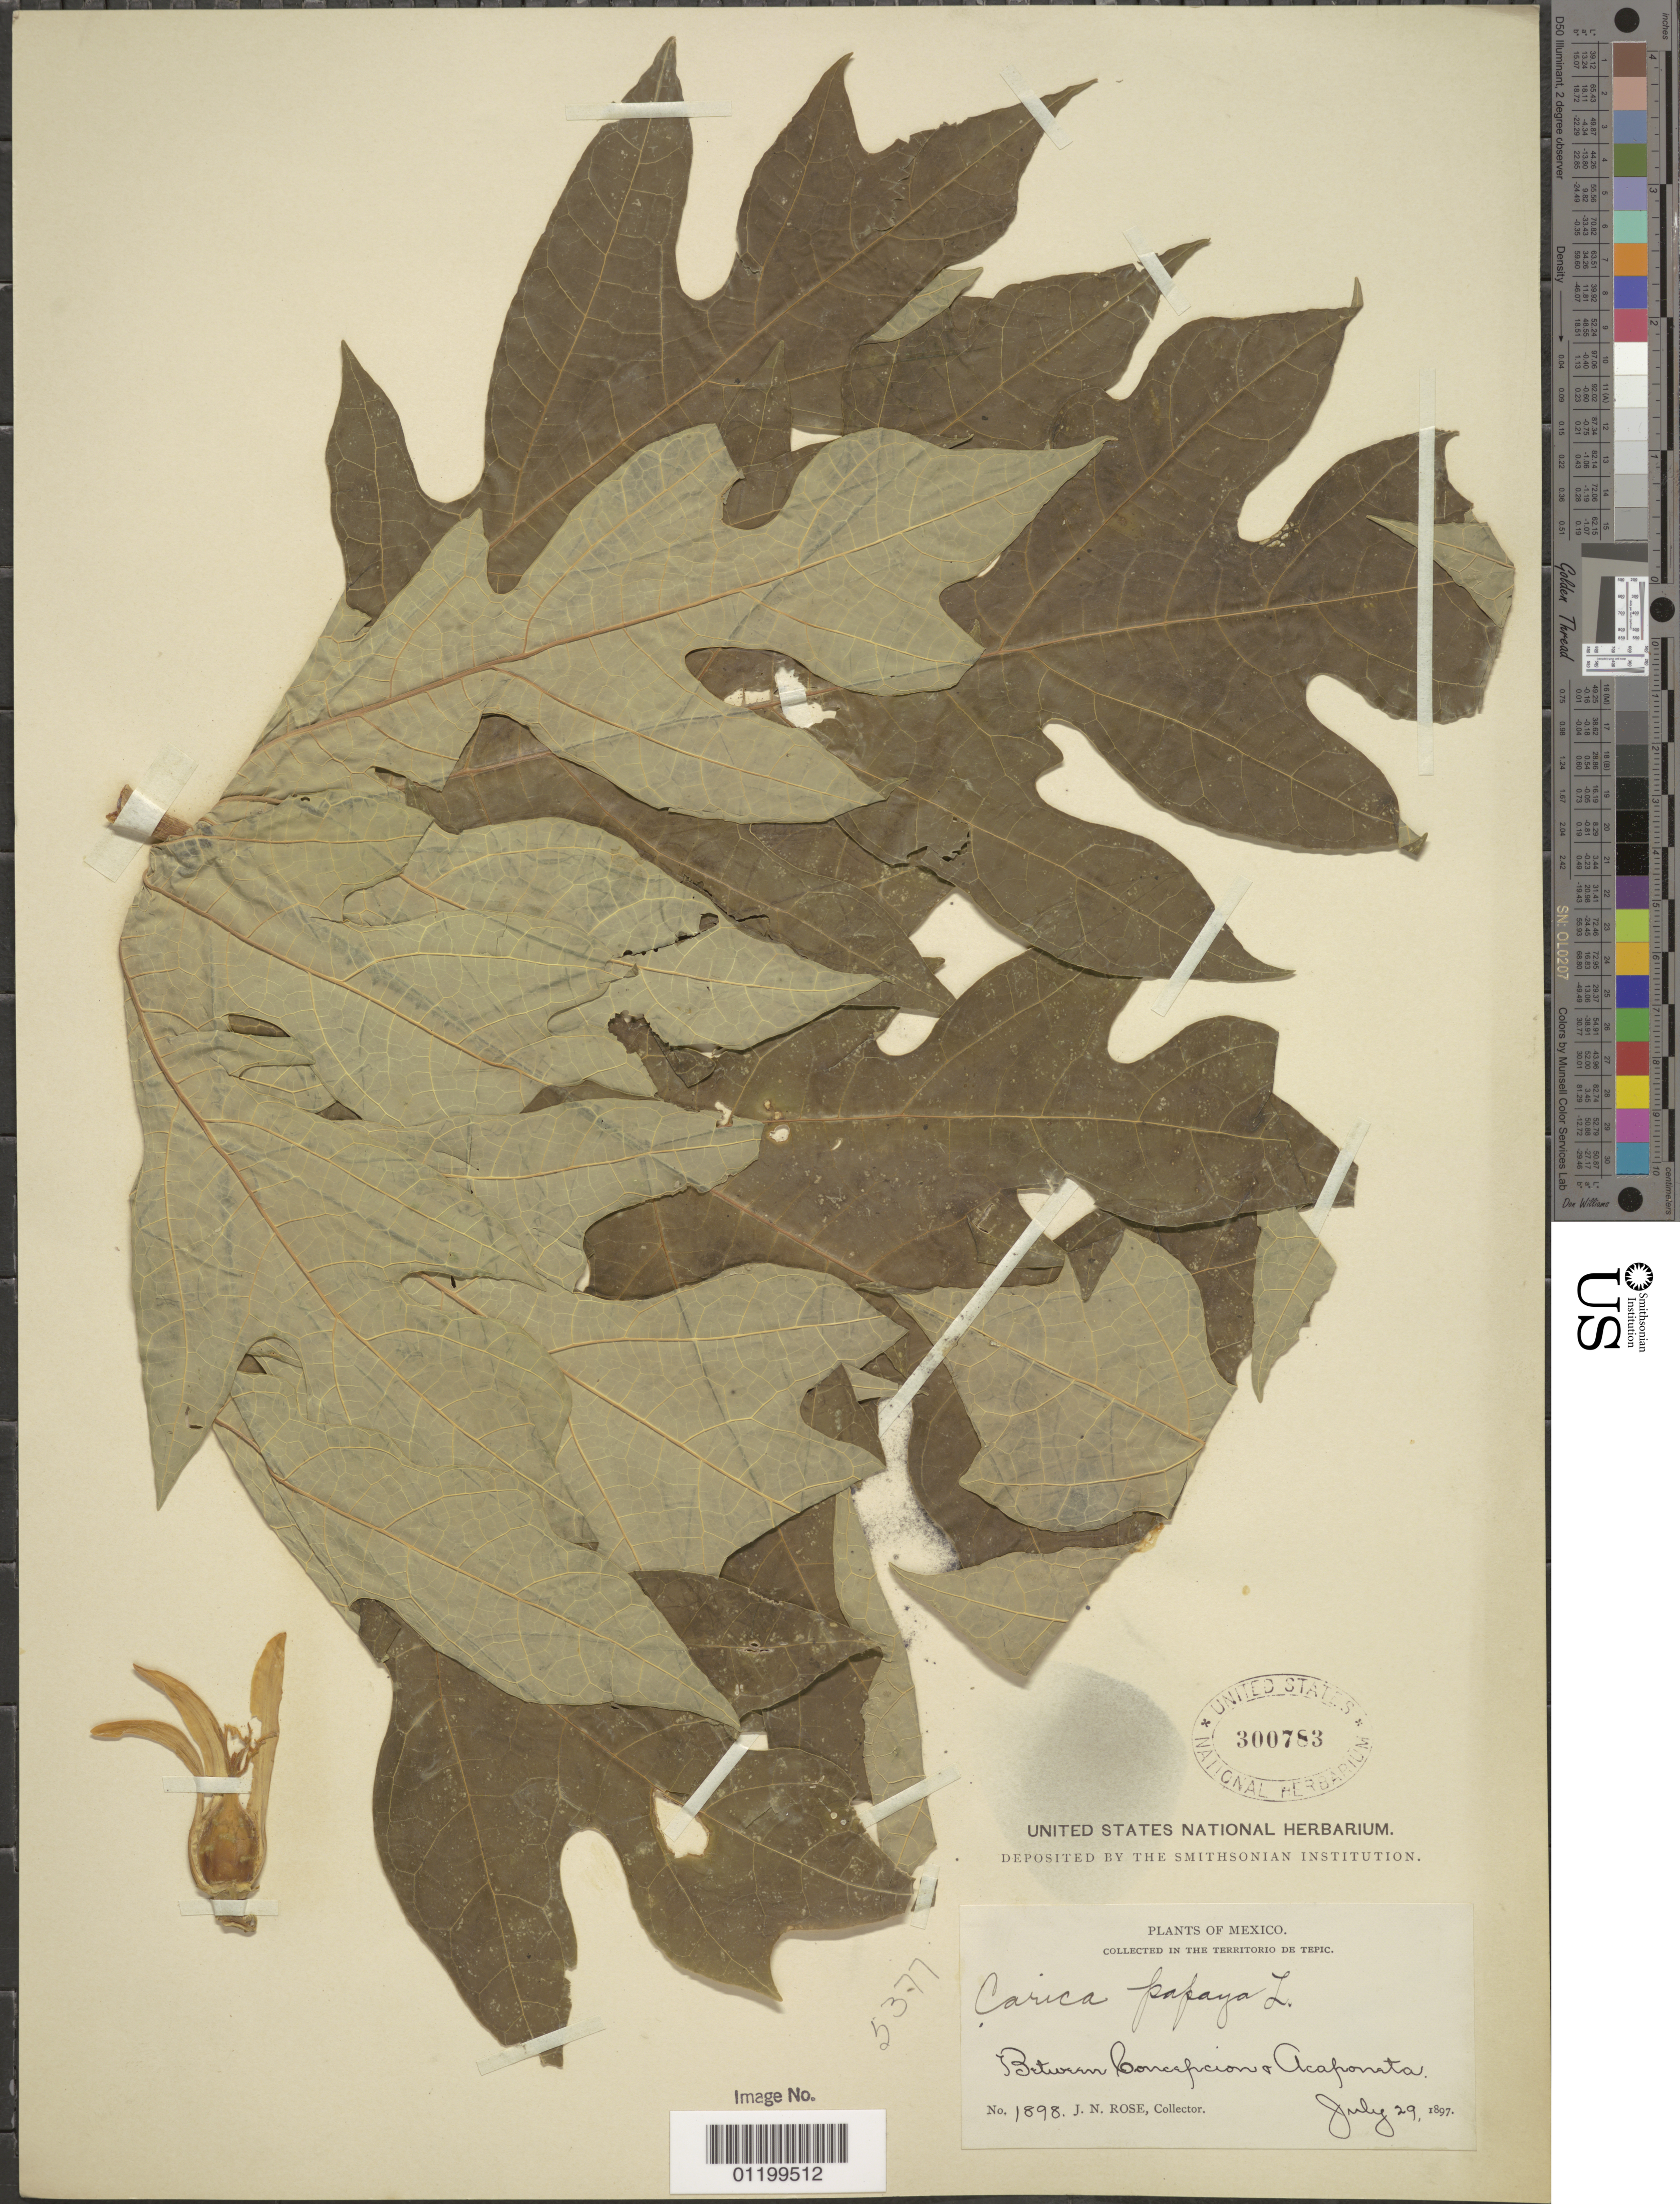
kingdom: Plantae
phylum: Tracheophyta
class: Magnoliopsida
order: Brassicales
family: Caricaceae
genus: Carica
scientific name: Carica papaya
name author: L.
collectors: J. N. Rose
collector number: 1898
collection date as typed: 29 Jul 1897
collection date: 1897-07-29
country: Mexico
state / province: Nayarit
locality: Tepic, Between Concepcion and Acaponeta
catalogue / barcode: US 300783